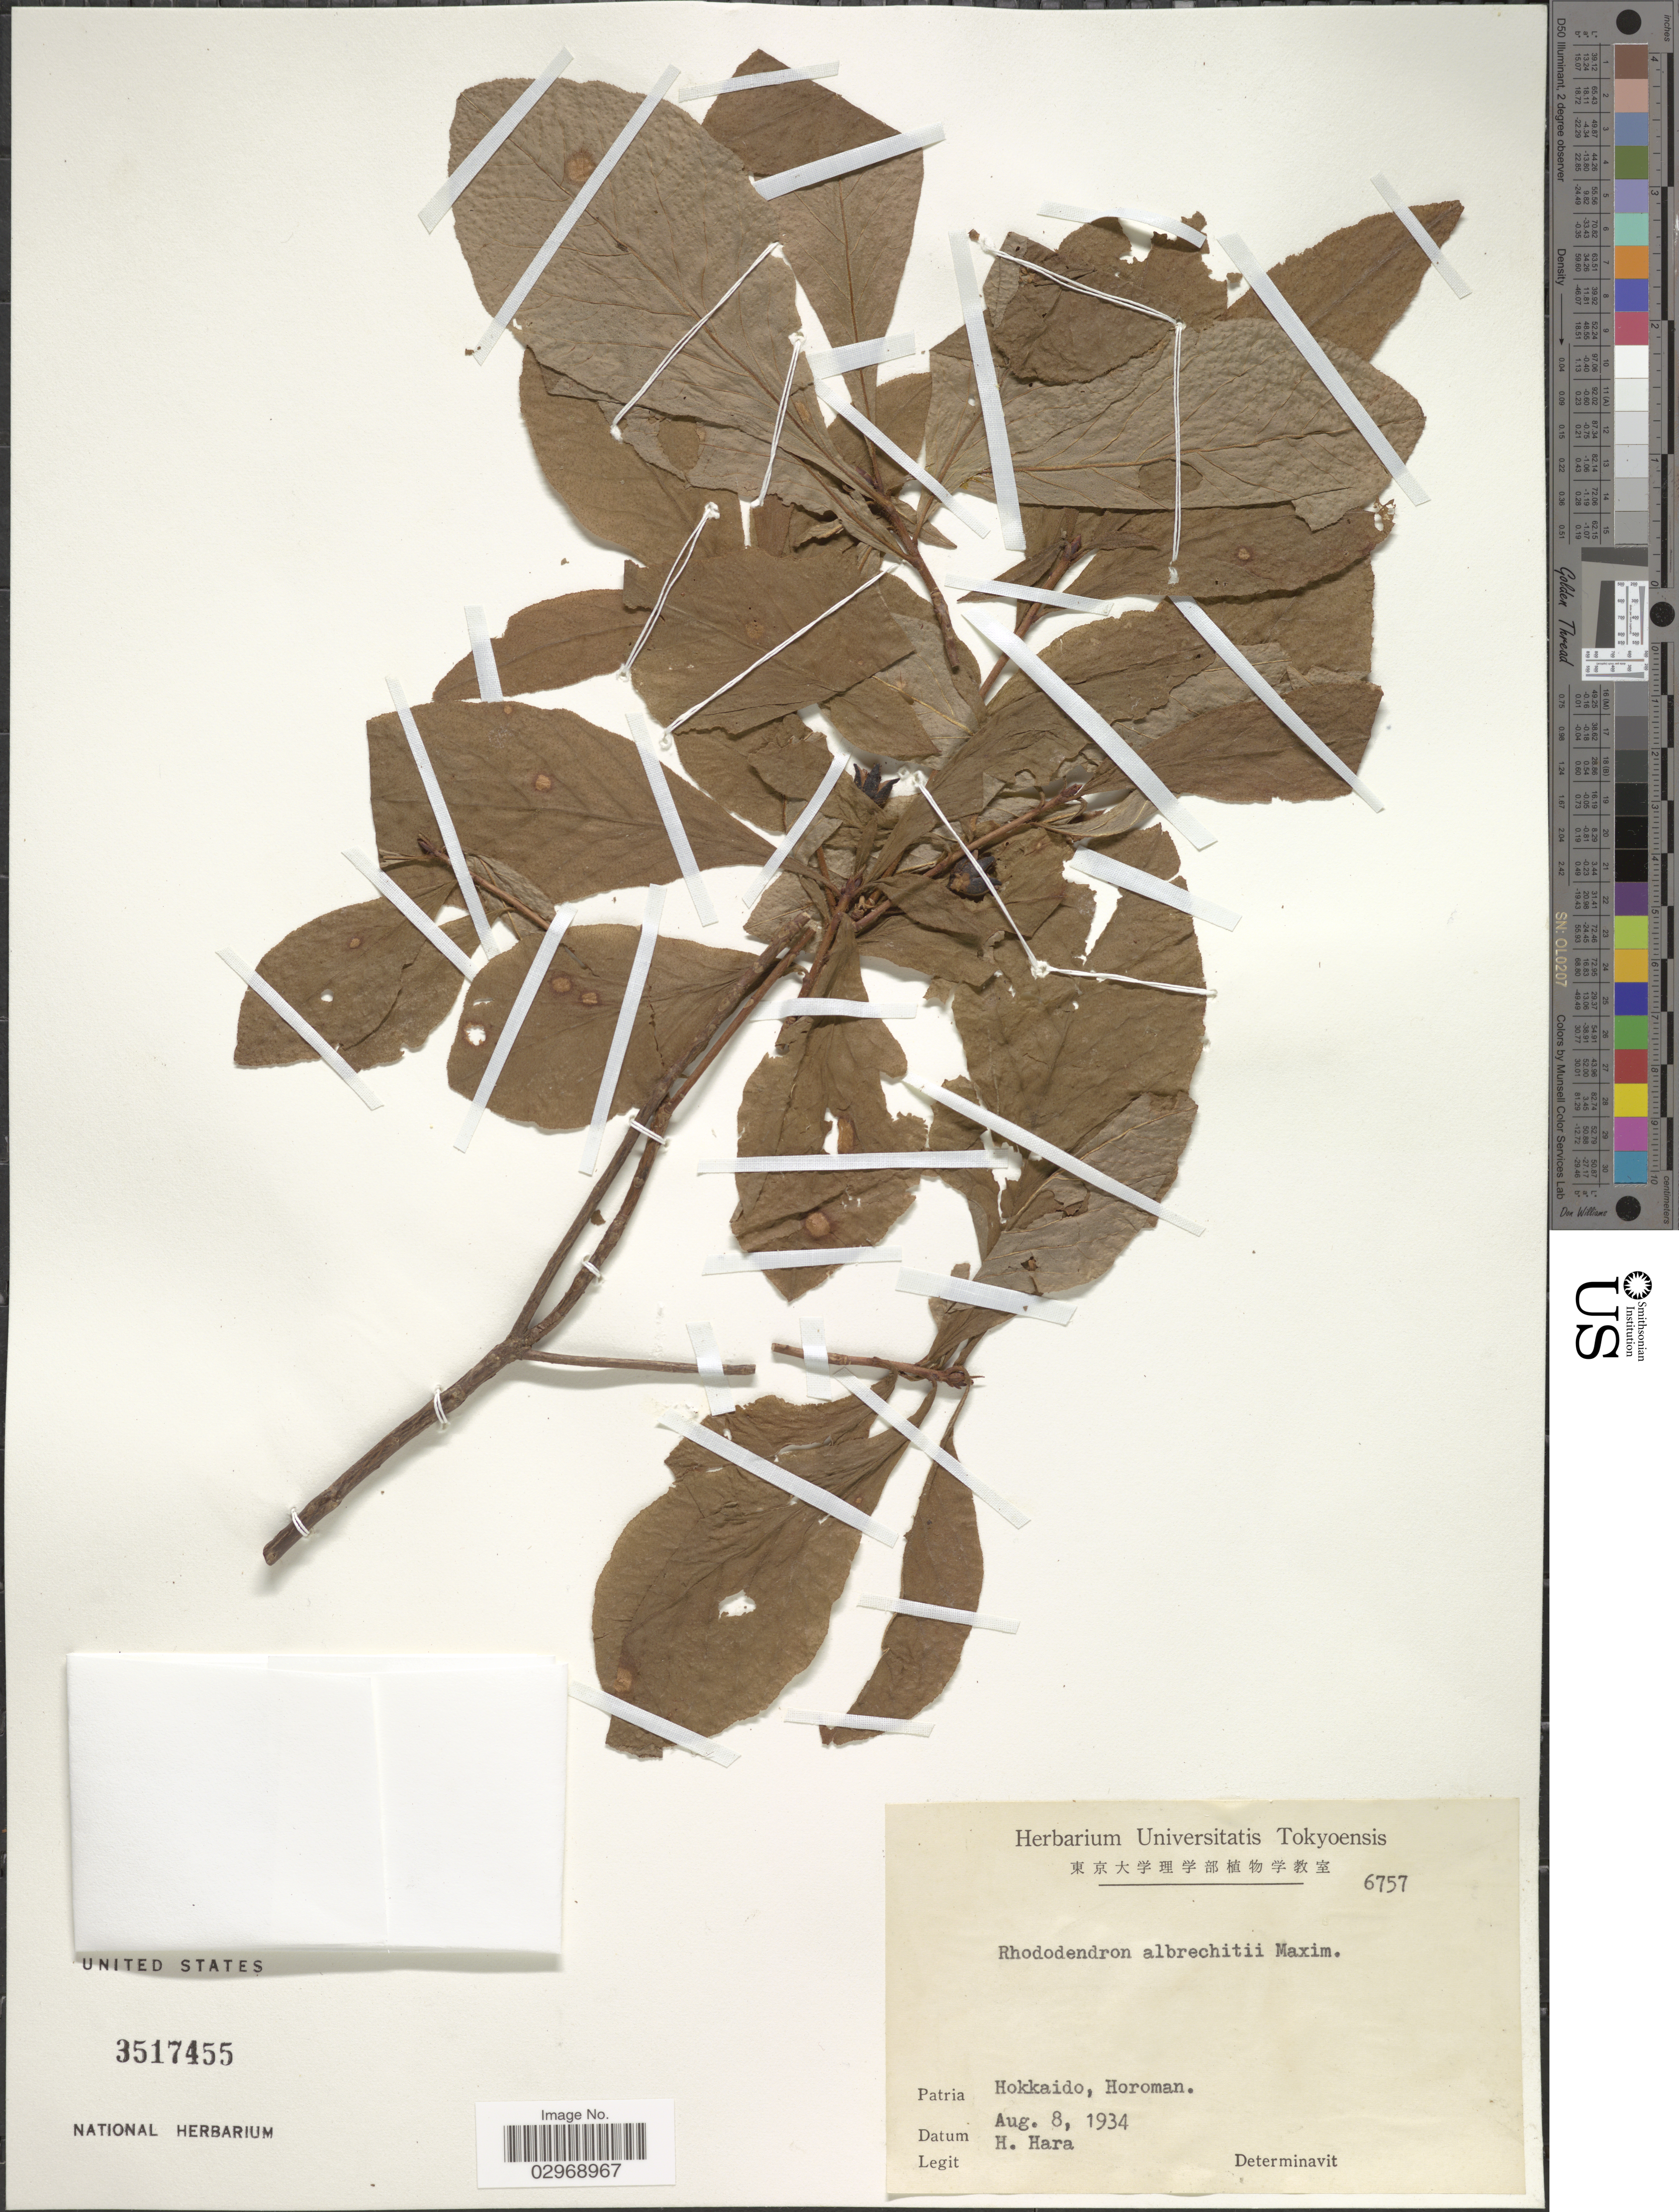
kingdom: Plantae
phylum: Tracheophyta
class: Magnoliopsida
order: Ericales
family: Ericaceae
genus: Rhododendron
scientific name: Rhododendron albrechtii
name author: Maxim.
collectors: H. Hara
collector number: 6757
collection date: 1934-08-08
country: Japan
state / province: Hokkaidō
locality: Hokkaido, Horoman.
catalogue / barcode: US 3517455